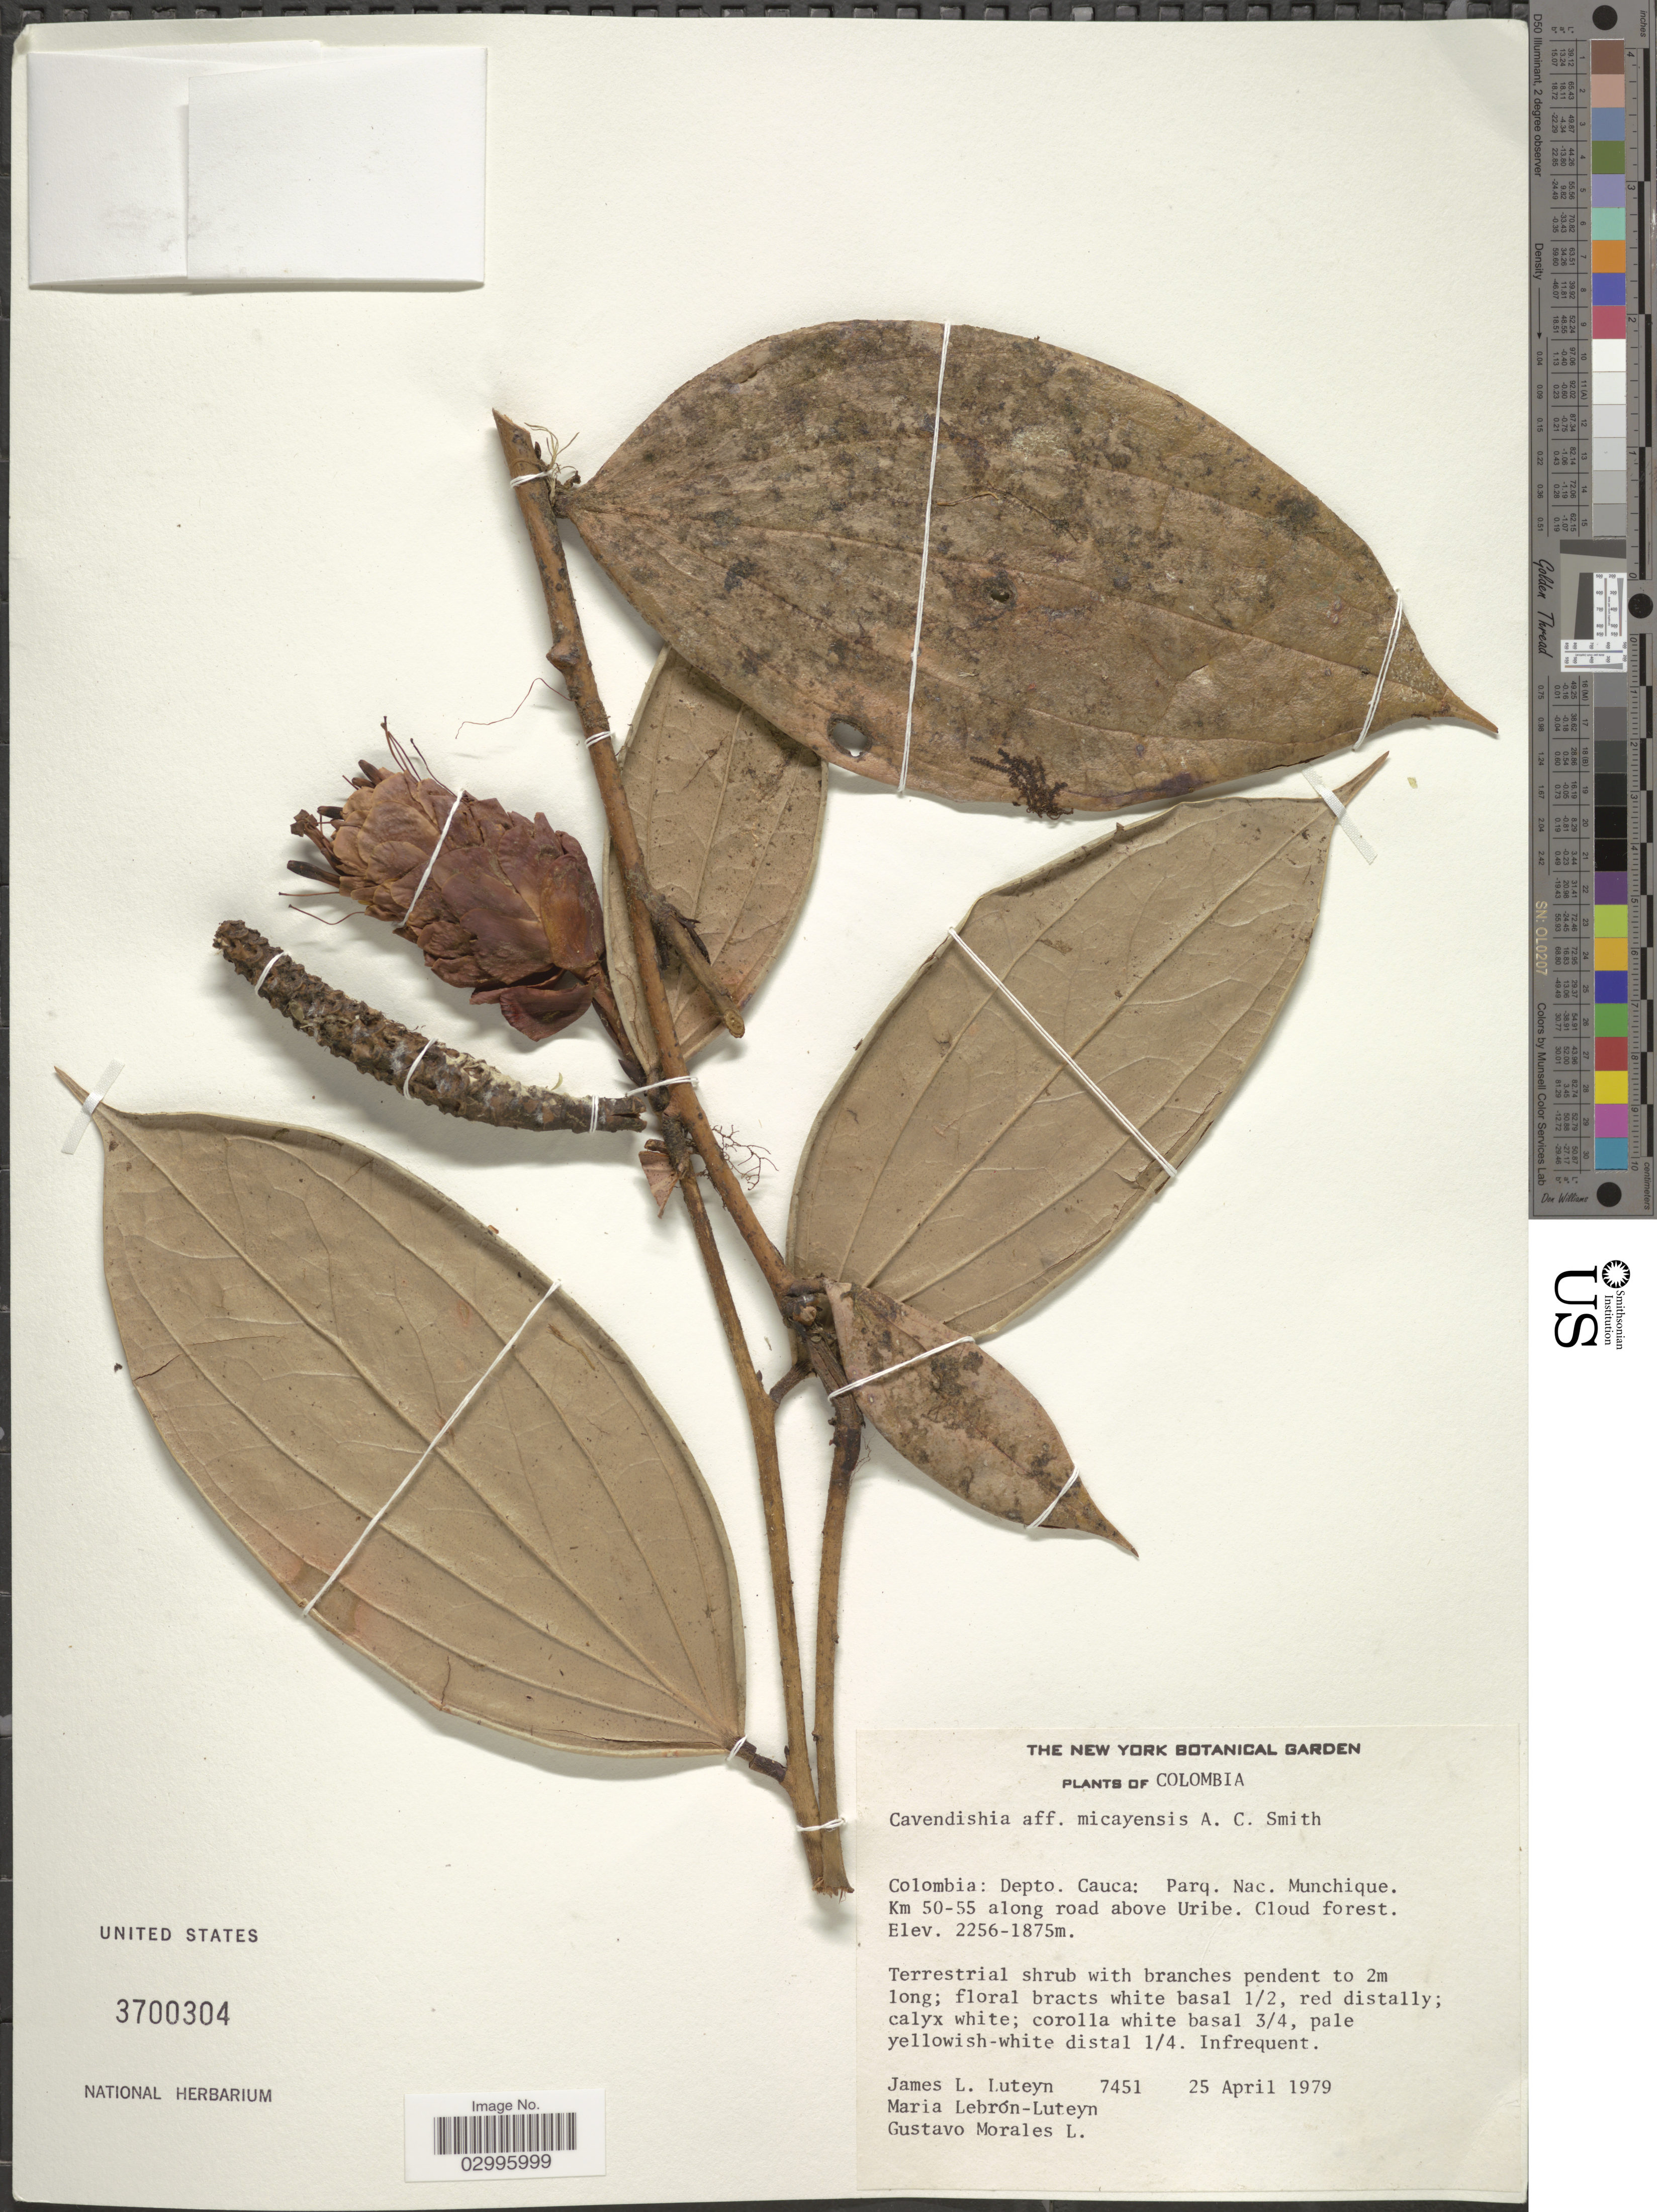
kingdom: Plantae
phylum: Tracheophyta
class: Magnoliopsida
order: Ericales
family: Ericaceae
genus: Cavendishia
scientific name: Cavendishia micayensis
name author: A.C. Sm.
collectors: J. Luteyn, M. L. Lebrón-Luteyn & G. Morales L.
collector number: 7451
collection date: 1979-04-25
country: Colombia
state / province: Cauca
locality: Depto. Cauca: Parq. Nac. Munchique. Km 50-55 along road above Uribe.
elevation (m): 1875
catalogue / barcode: US 3700304